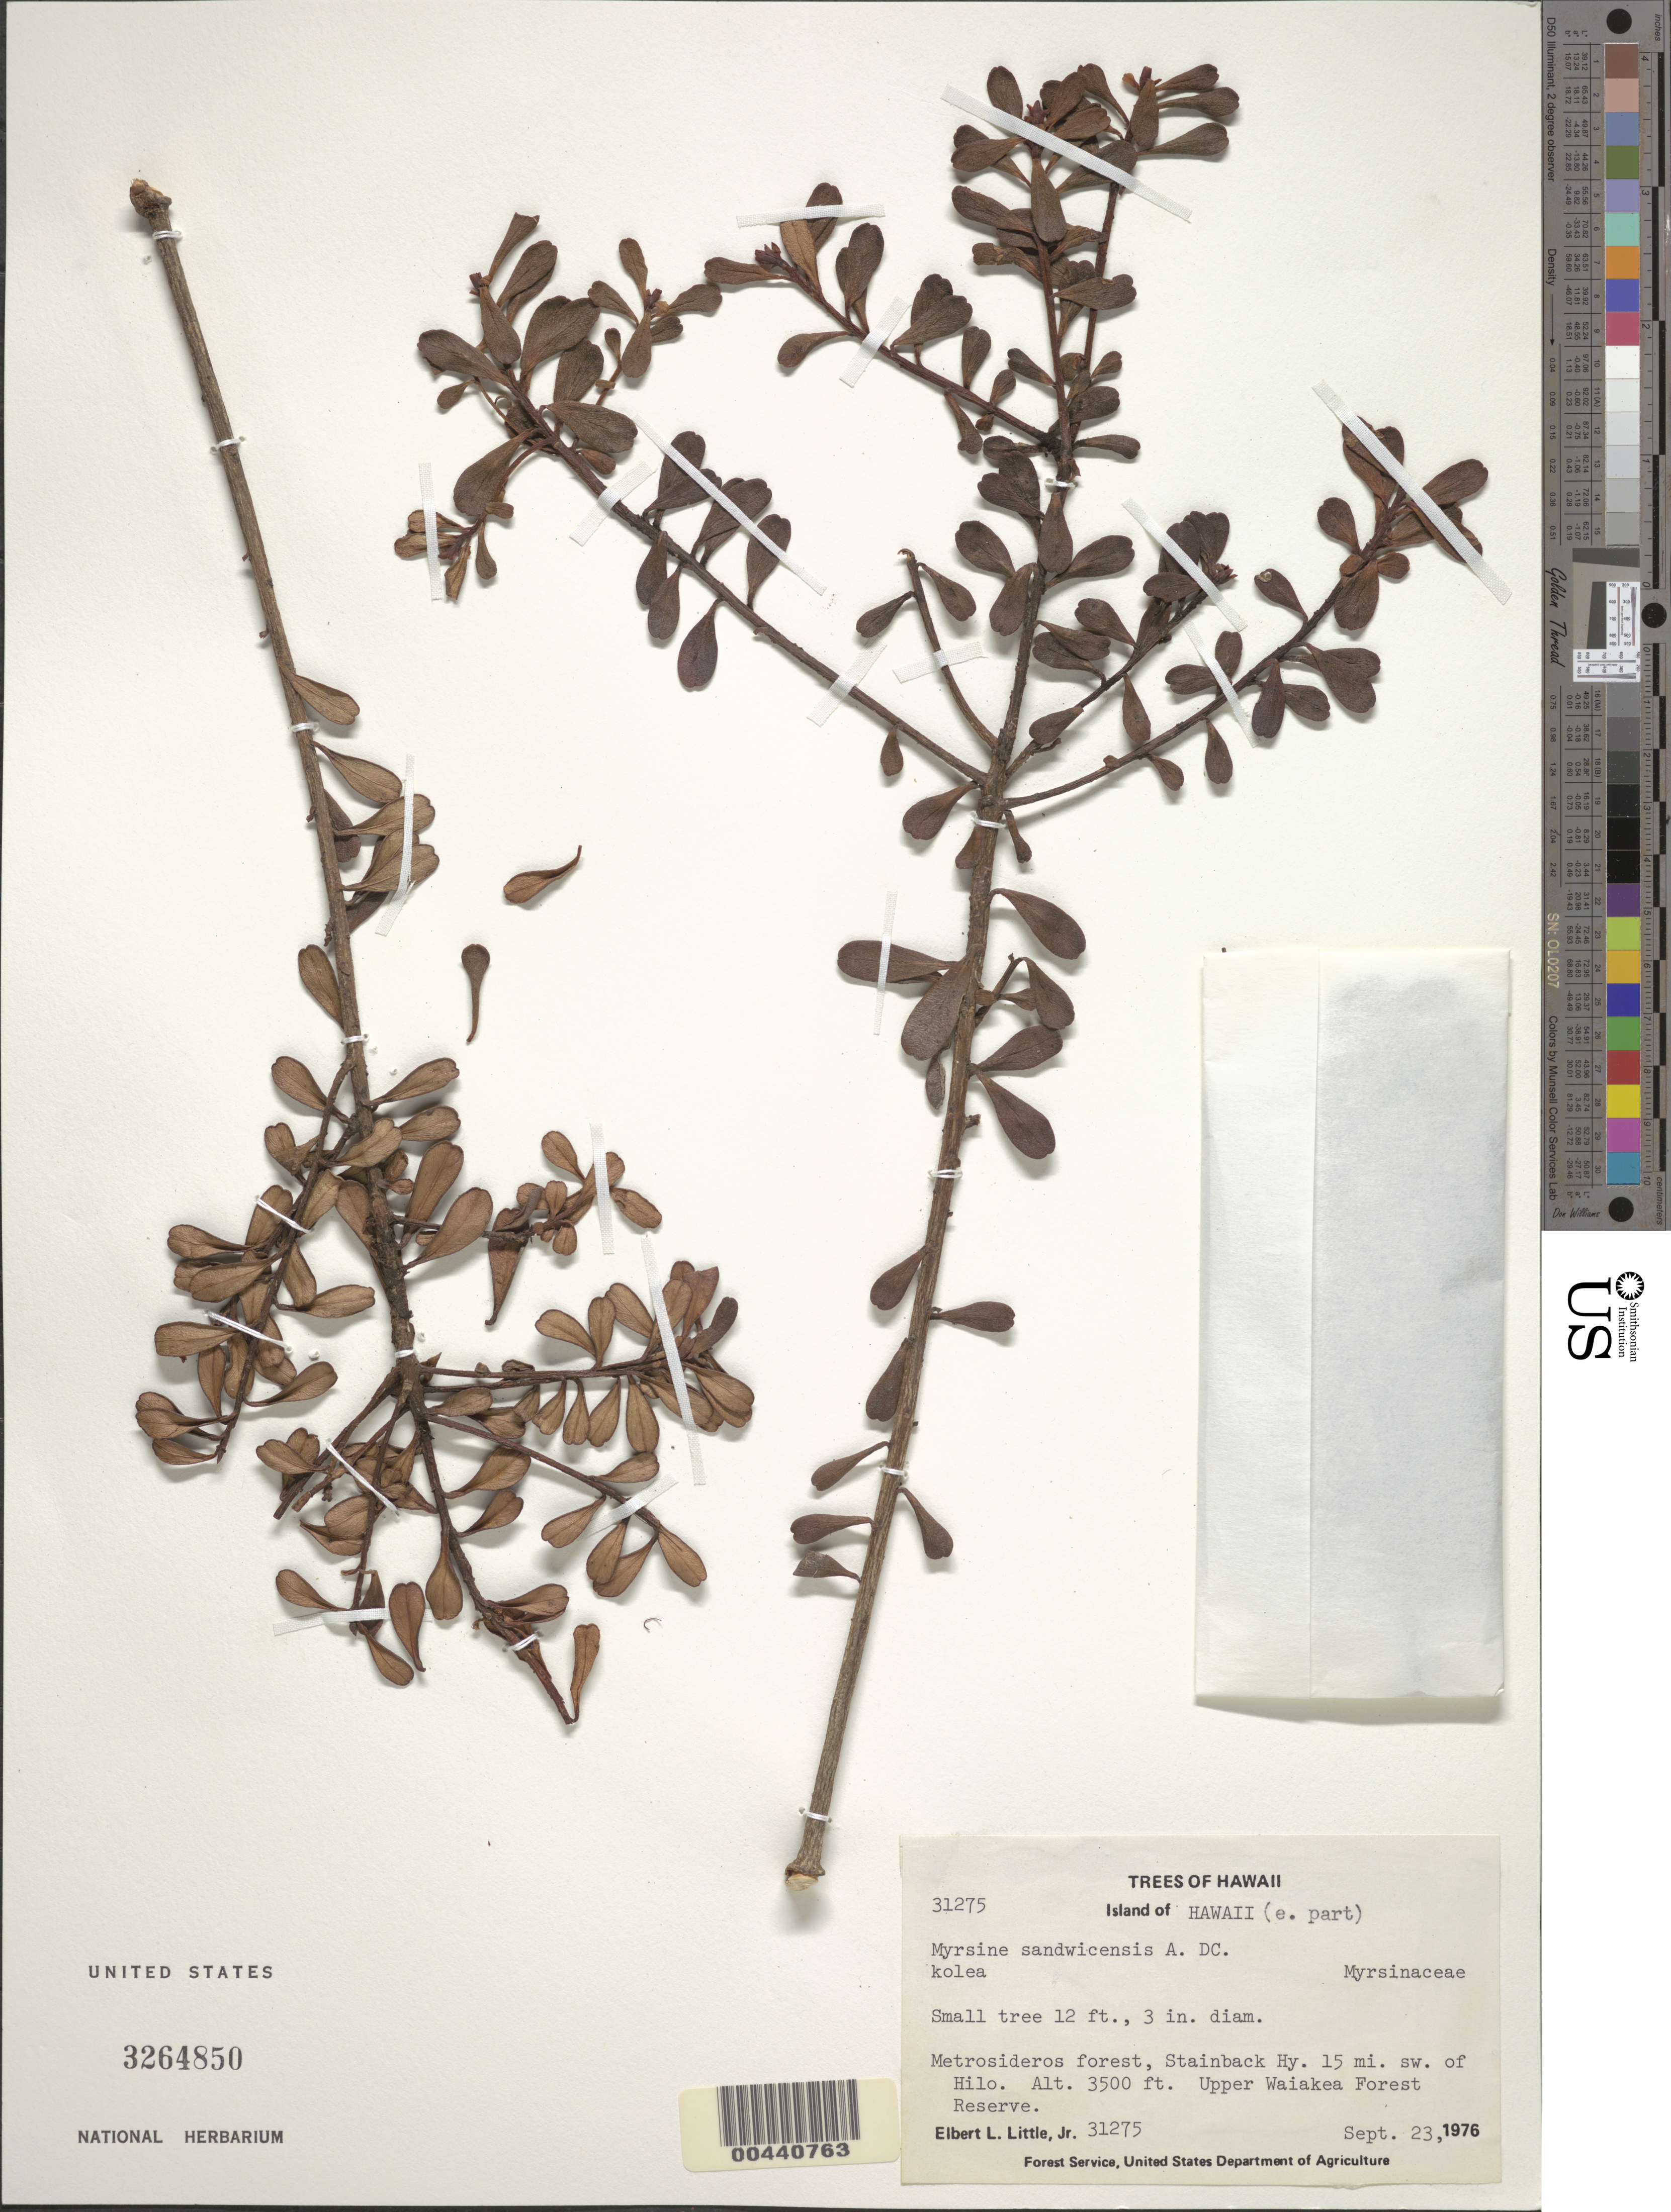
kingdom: Plantae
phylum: Tracheophyta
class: Magnoliopsida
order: Ericales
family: Primulaceae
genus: Myrsine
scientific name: Myrsine sandwicensis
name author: A. DC.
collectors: E. L. Little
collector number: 31275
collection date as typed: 23 Sep 1976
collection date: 1976-09-23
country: United States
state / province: Hawaii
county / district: Hawaii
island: Hawaii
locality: E part of Hawaii, Stainback Hy. 15 mi SW of Hilo. Upper Waiakea Forest Reserve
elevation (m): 1067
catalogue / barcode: US 3264850